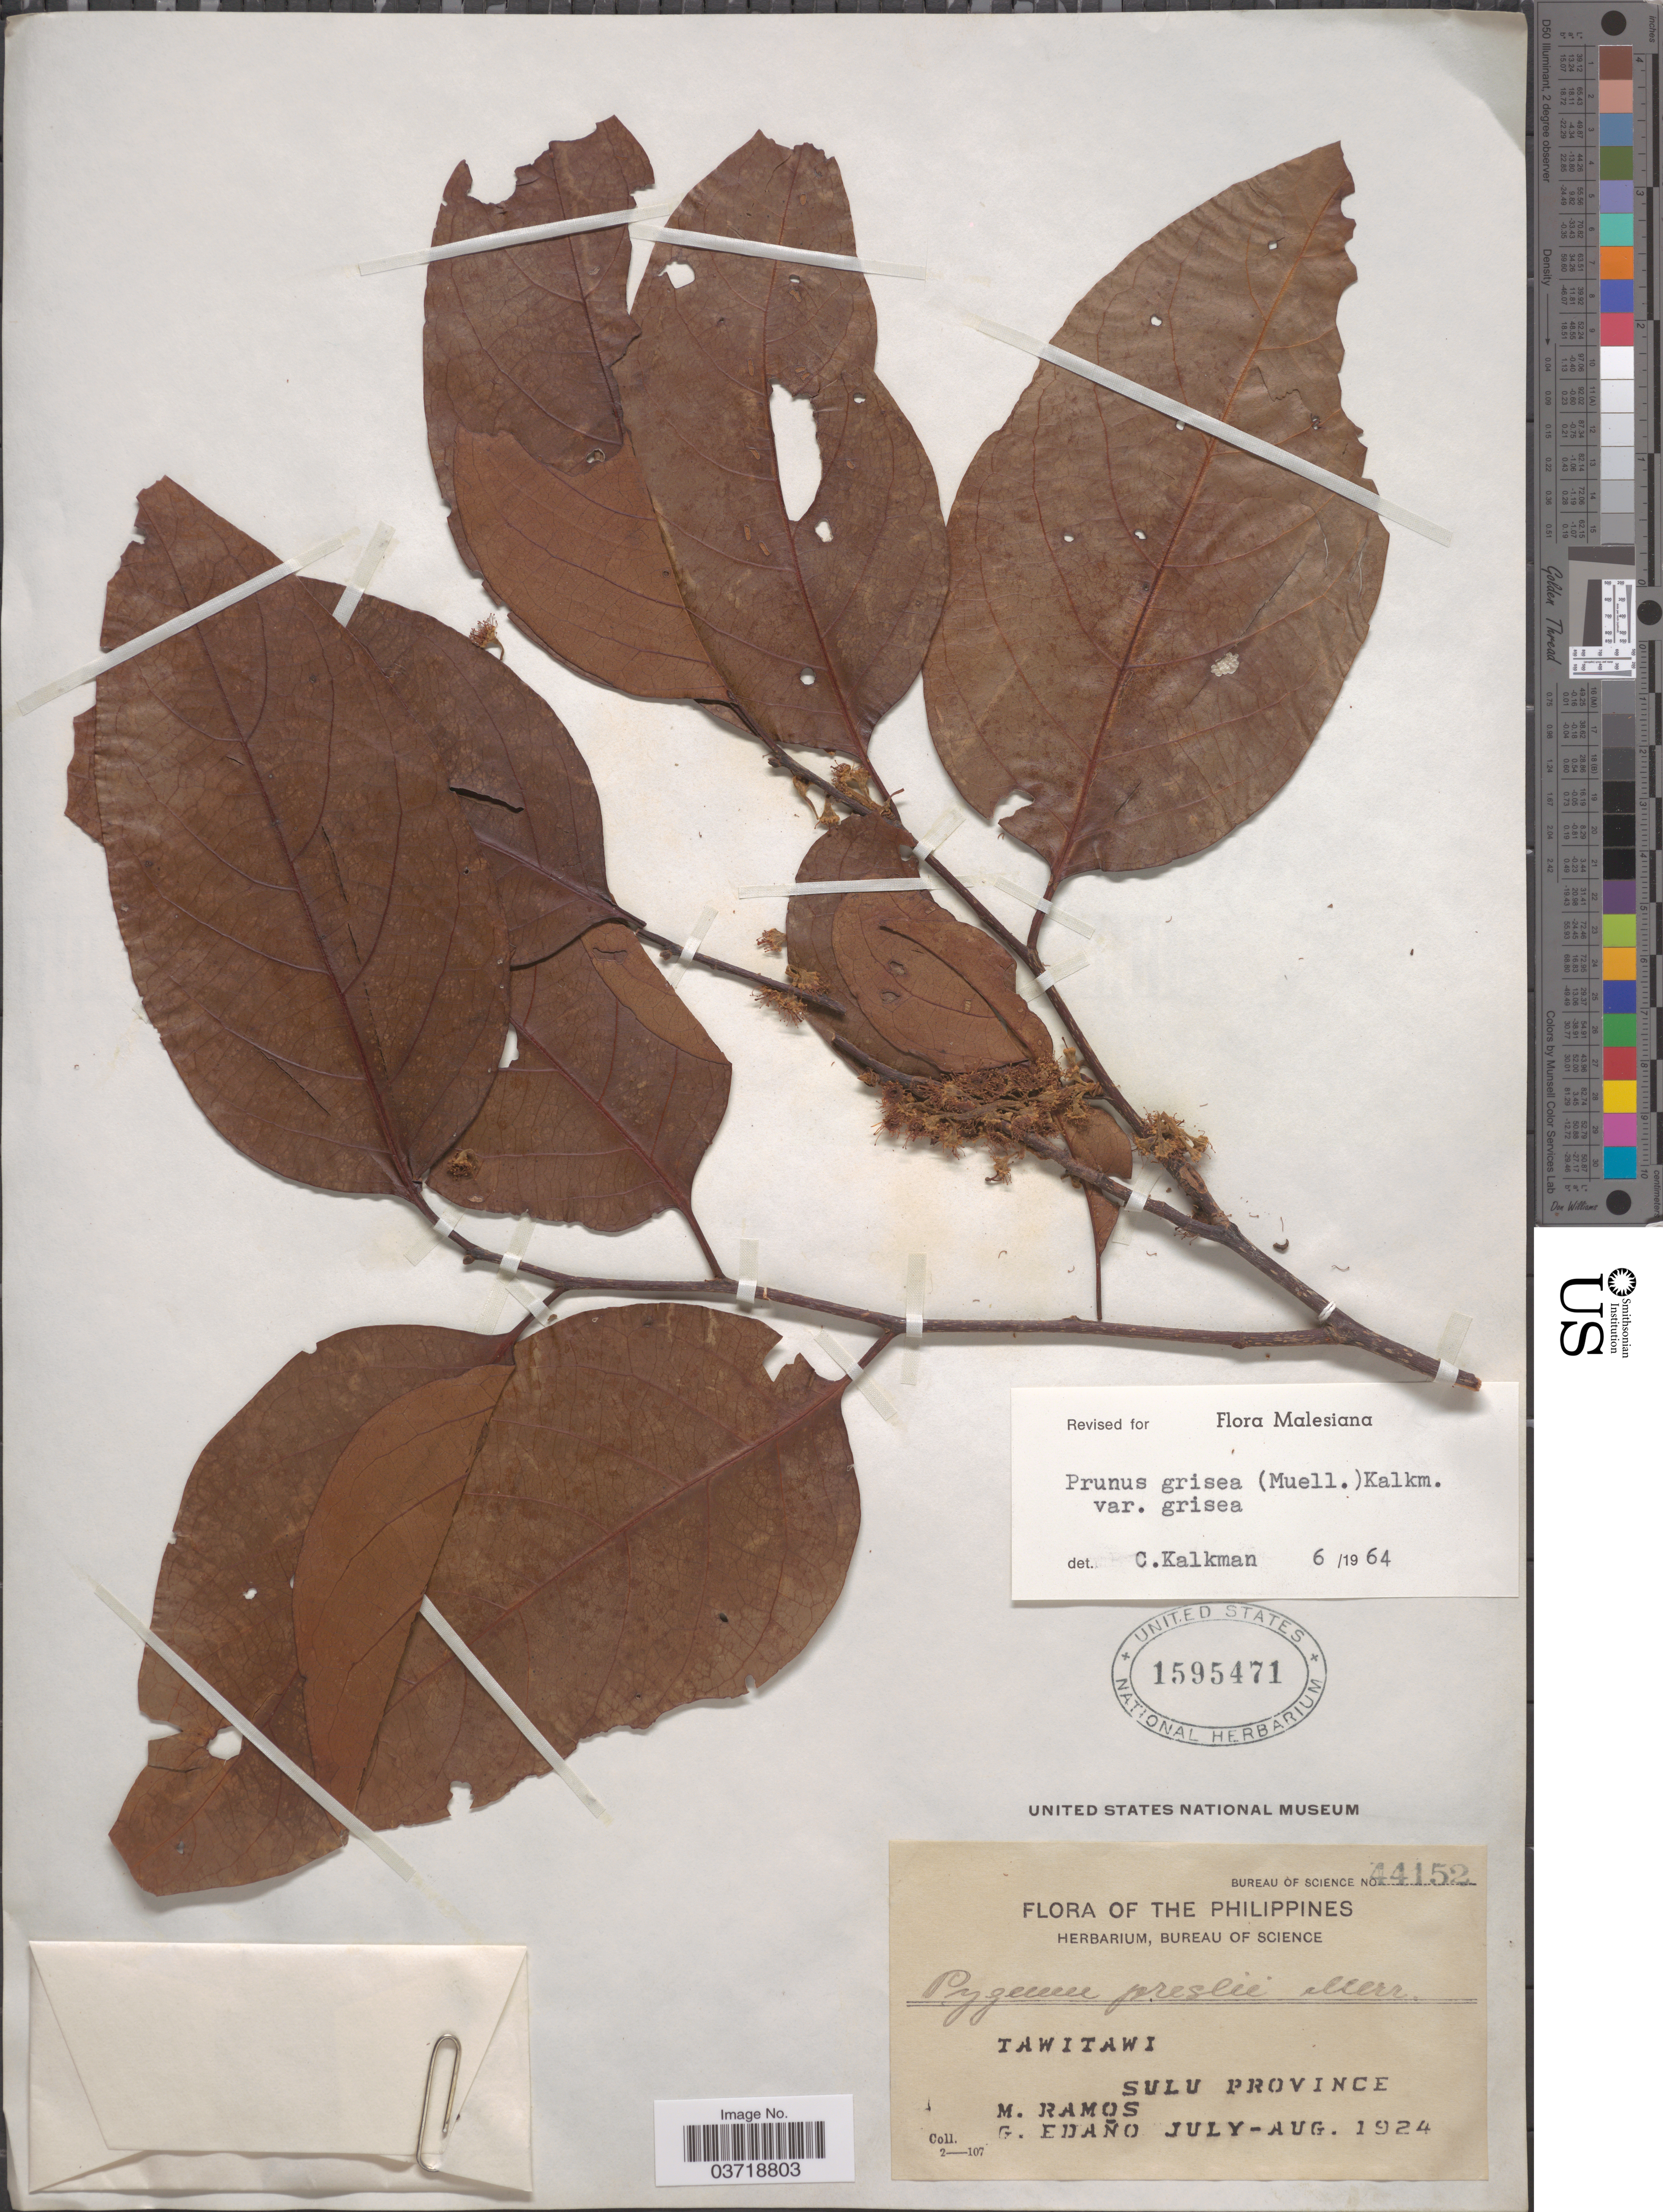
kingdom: Plantae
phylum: Tracheophyta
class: Magnoliopsida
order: Rosales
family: Rosaceae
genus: Prunus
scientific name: Prunus grisea var. grisea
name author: (Blume ex K. Müller) Kalkman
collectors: M. Ramos & G. Edaño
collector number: Bureau of Science 44152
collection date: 1924-07/1924-08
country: Philippines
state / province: Muslim Mindanao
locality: Tawitawi. Sulu Province.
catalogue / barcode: US 1595471